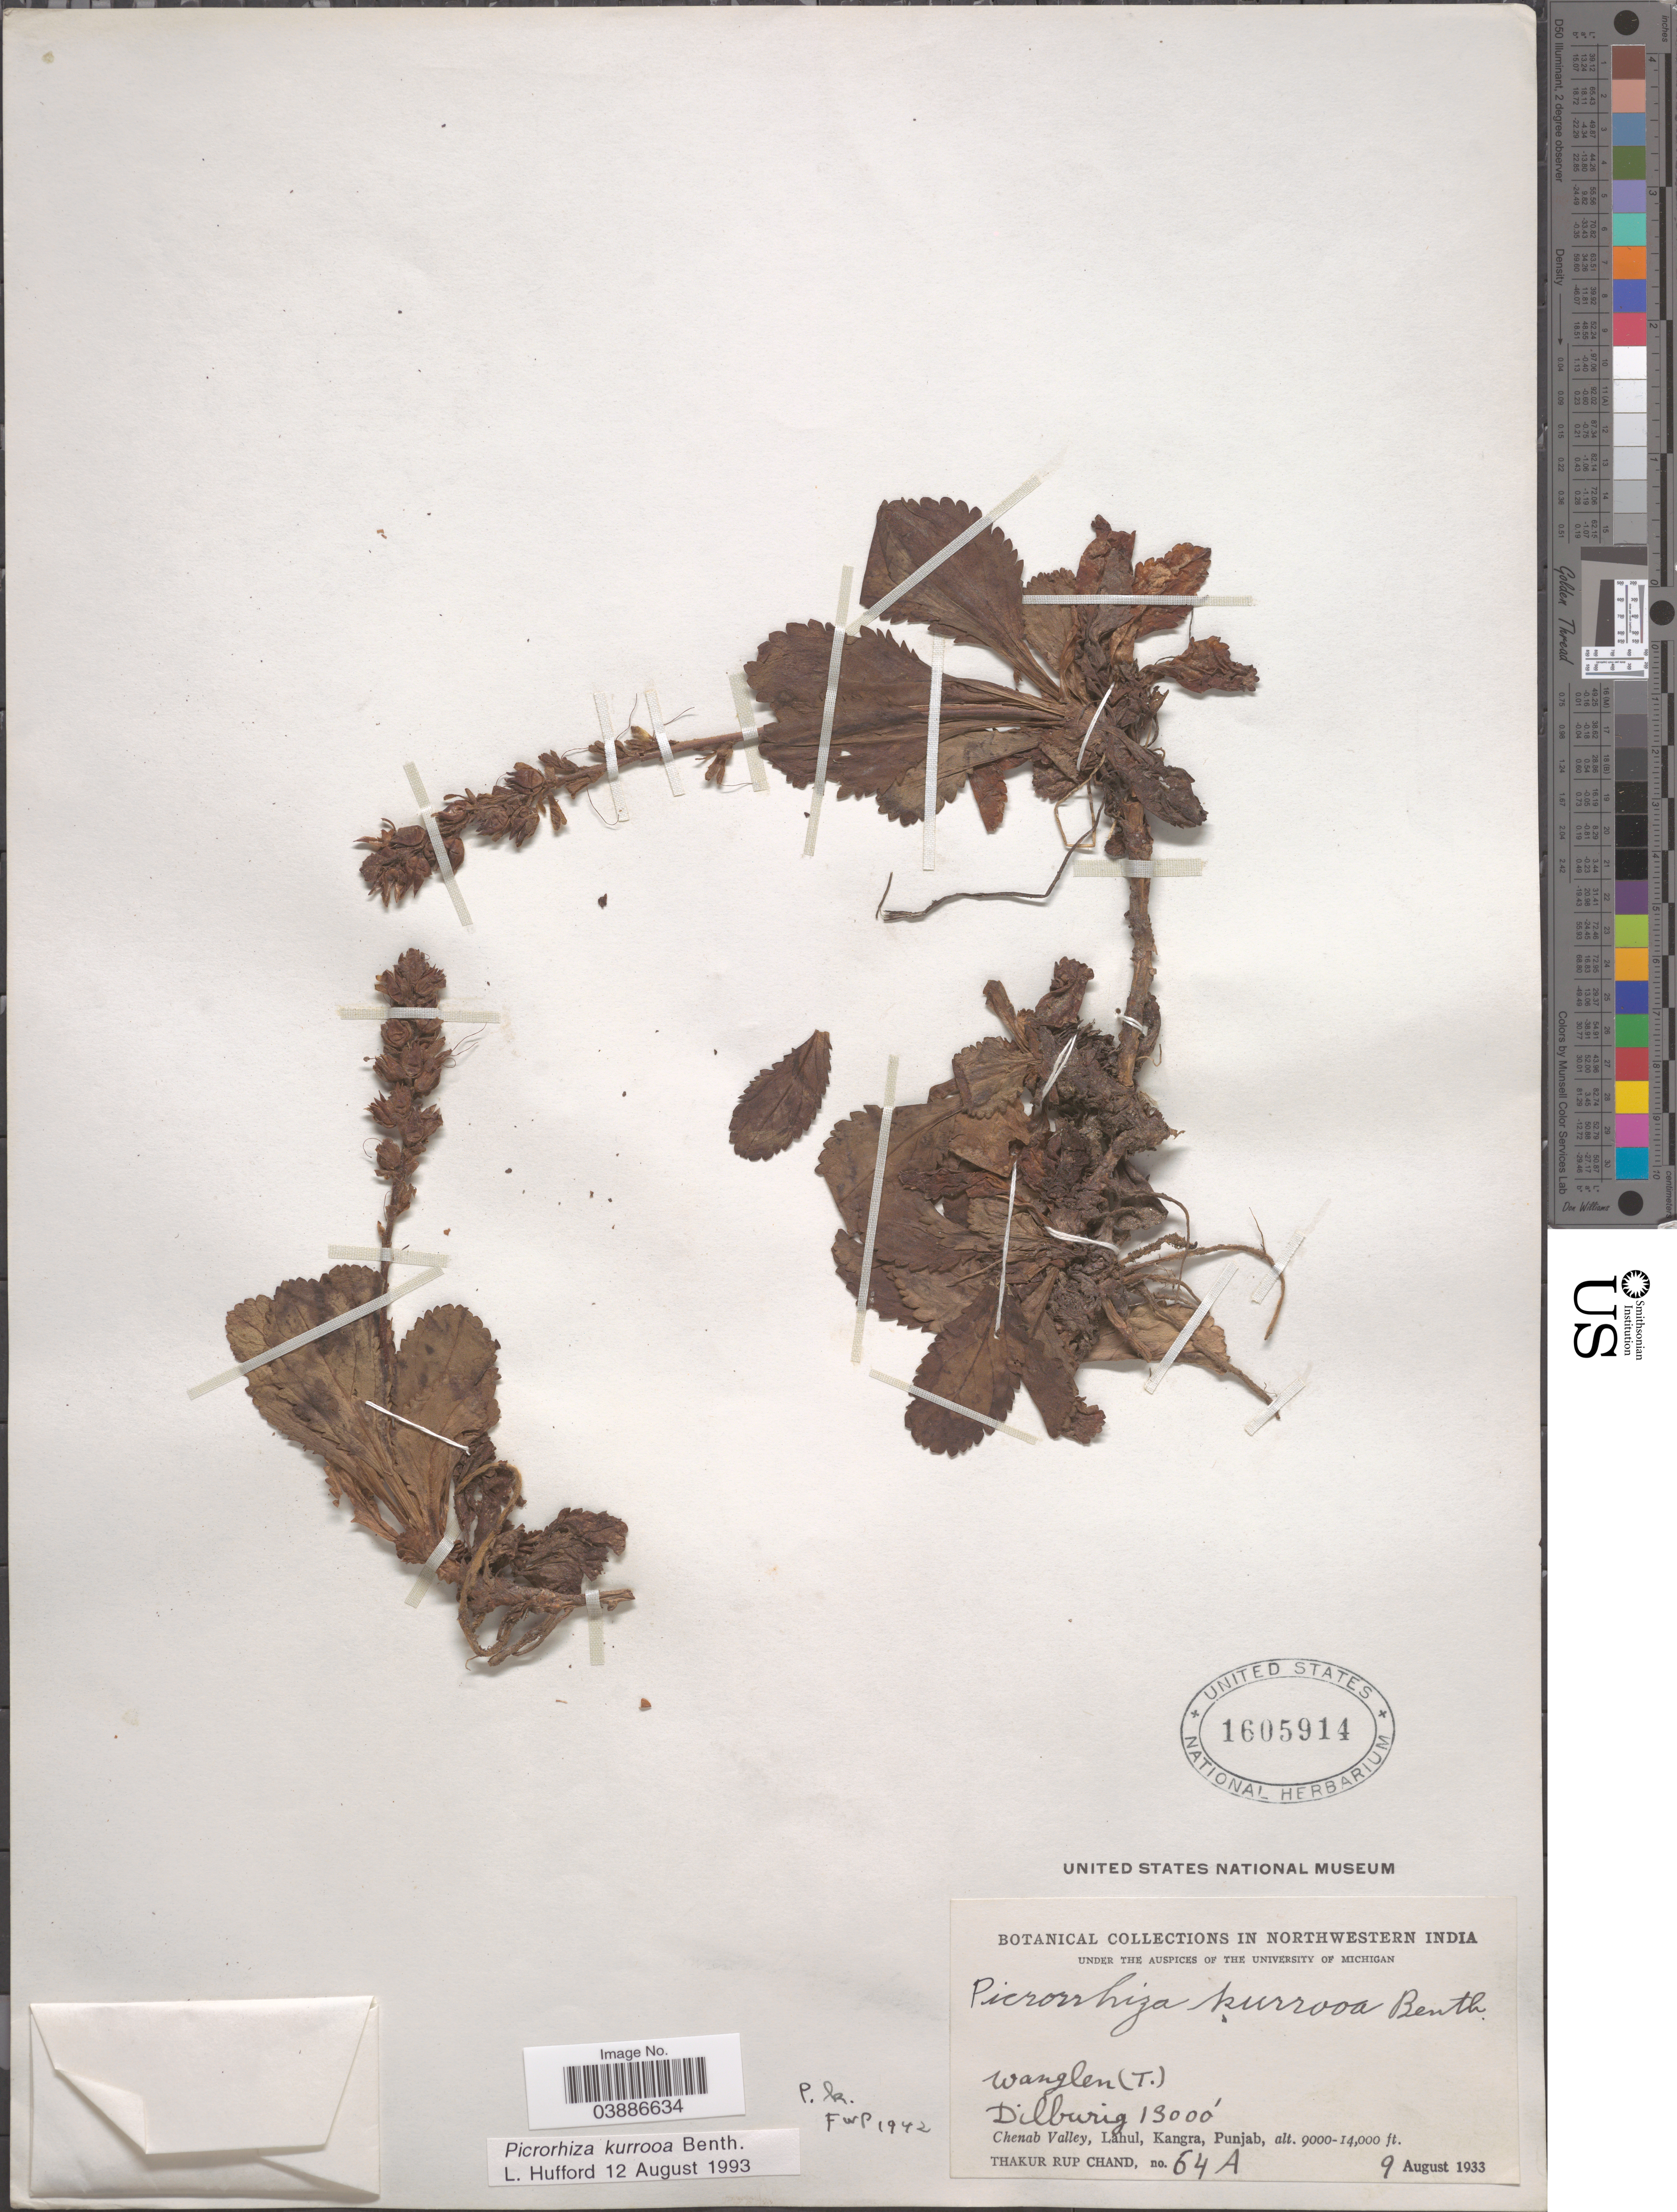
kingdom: Plantae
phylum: Tracheophyta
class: Magnoliopsida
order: Lamiales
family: Plantaginaceae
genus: Picrorhiza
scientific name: Picrorhiza kurrooa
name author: Royle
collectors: T. R. Chand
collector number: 64A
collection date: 1933-08-09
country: India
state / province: Punjab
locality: Northwestern India. Dilburig. Chenab Valley, Lahul, Kangra, Punjab.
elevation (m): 2743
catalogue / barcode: US 1605914